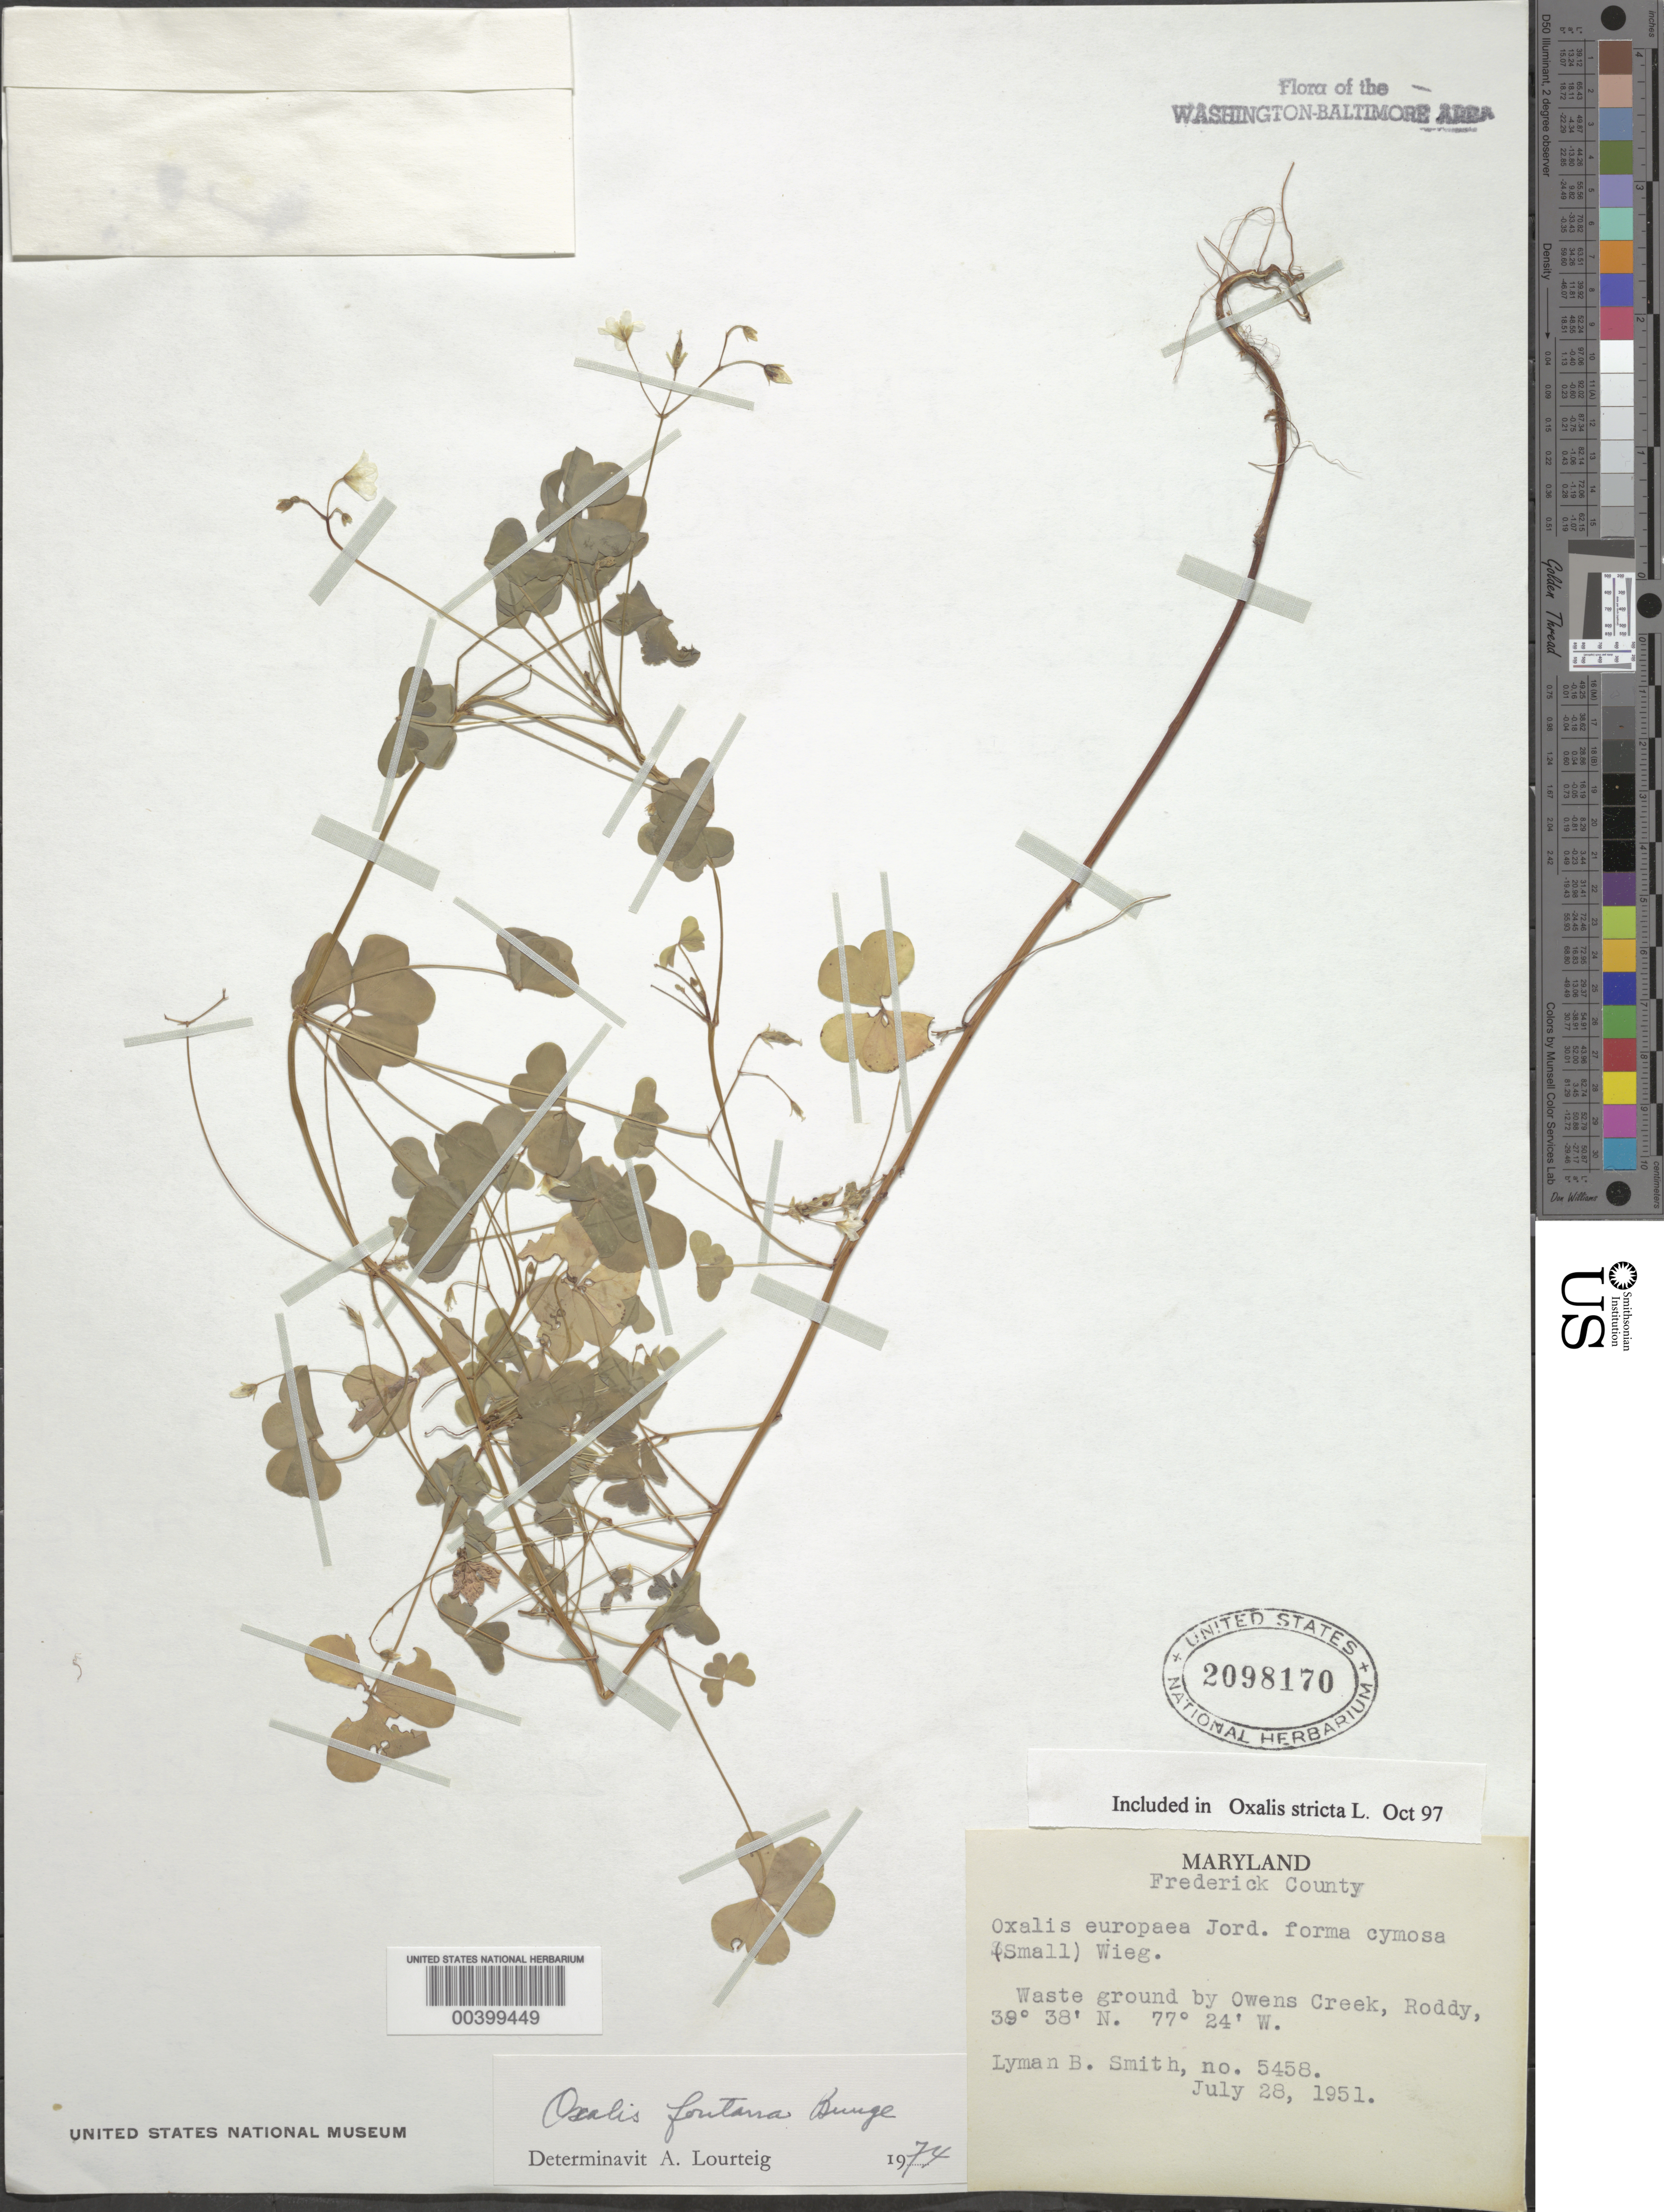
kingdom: Plantae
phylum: Tracheophyta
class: Magnoliopsida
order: Oxalidales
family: Oxalidaceae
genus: Oxalis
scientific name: Oxalis stricta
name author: L.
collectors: L. Smith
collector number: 5458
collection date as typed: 28 Jul 1951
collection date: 1951-07-28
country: United States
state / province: Maryland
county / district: Frederick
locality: Owens Creek, Roddy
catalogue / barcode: US 2098170